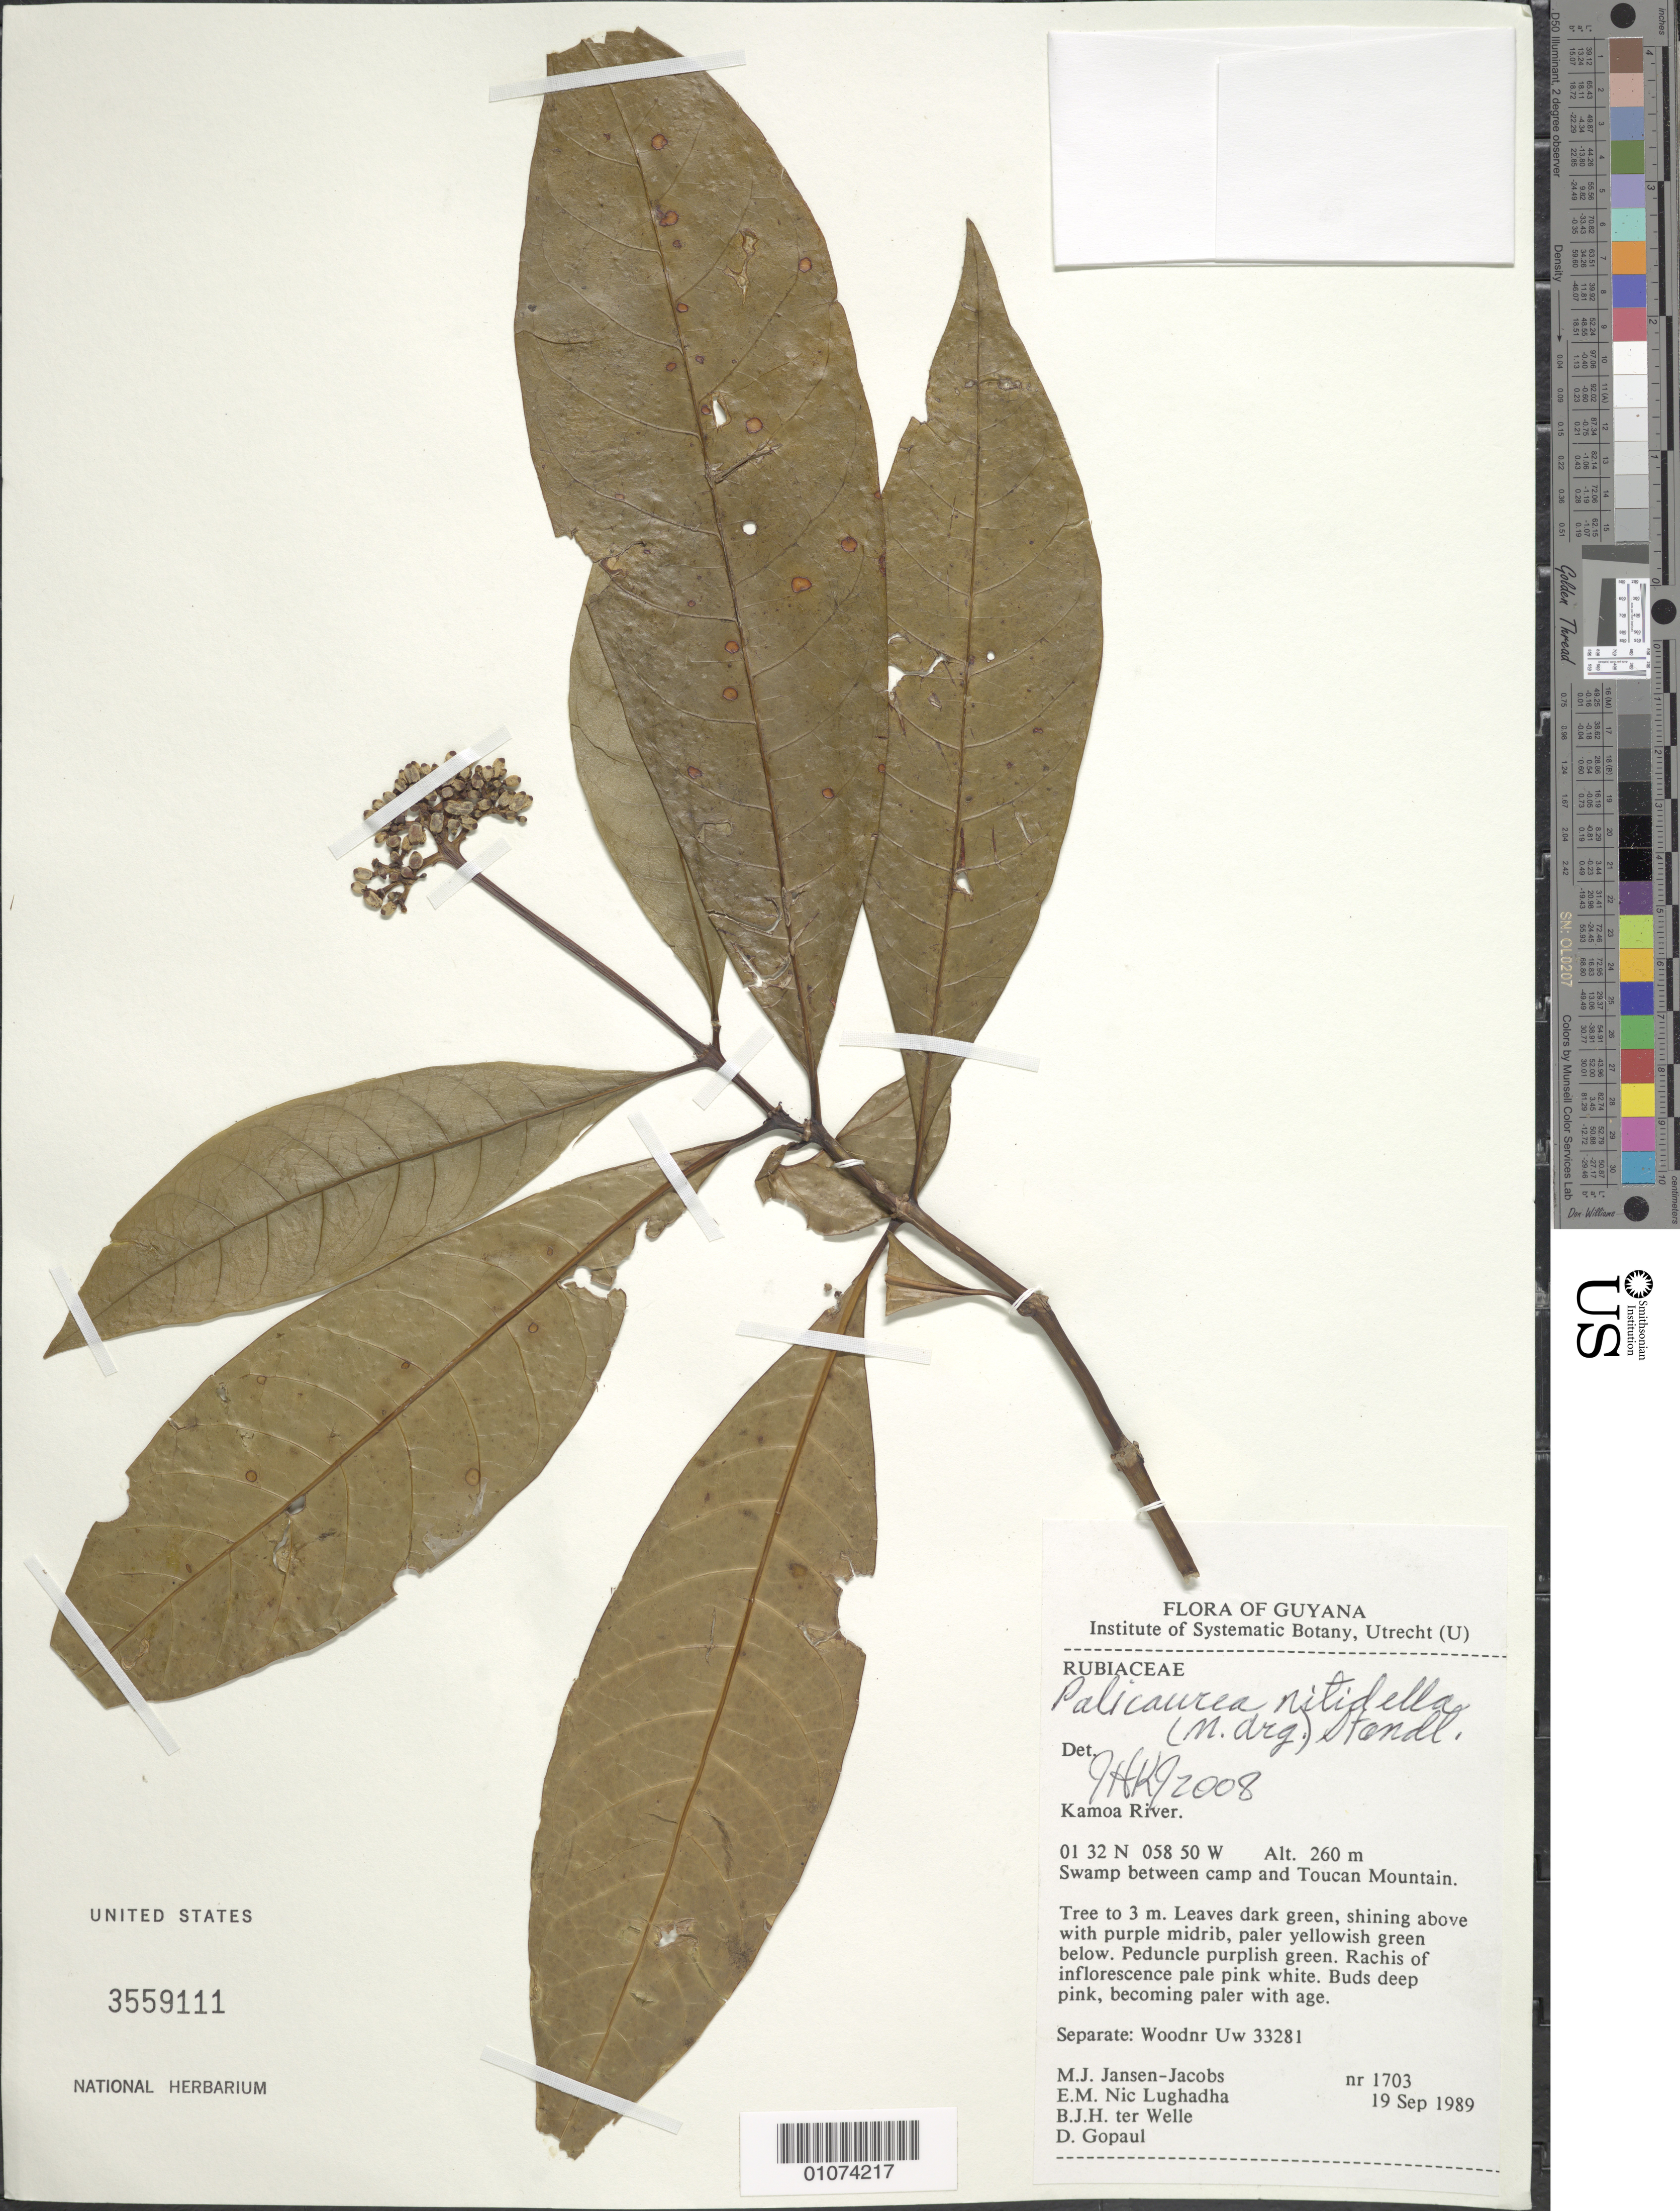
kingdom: Plantae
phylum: Tracheophyta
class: Magnoliopsida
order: Gentianales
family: Rubiaceae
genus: Palicourea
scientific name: Palicourea nitidella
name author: (Müll. Arg.) Standl.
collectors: M. J. Jansen-Jacobs, E. Nic Lughadha, B. Welle & D. Gopaul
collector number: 1703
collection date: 1989-09-19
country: Guyana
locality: Kamoa River. Between camp and Toucan Mountain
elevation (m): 260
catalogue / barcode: US 3559111